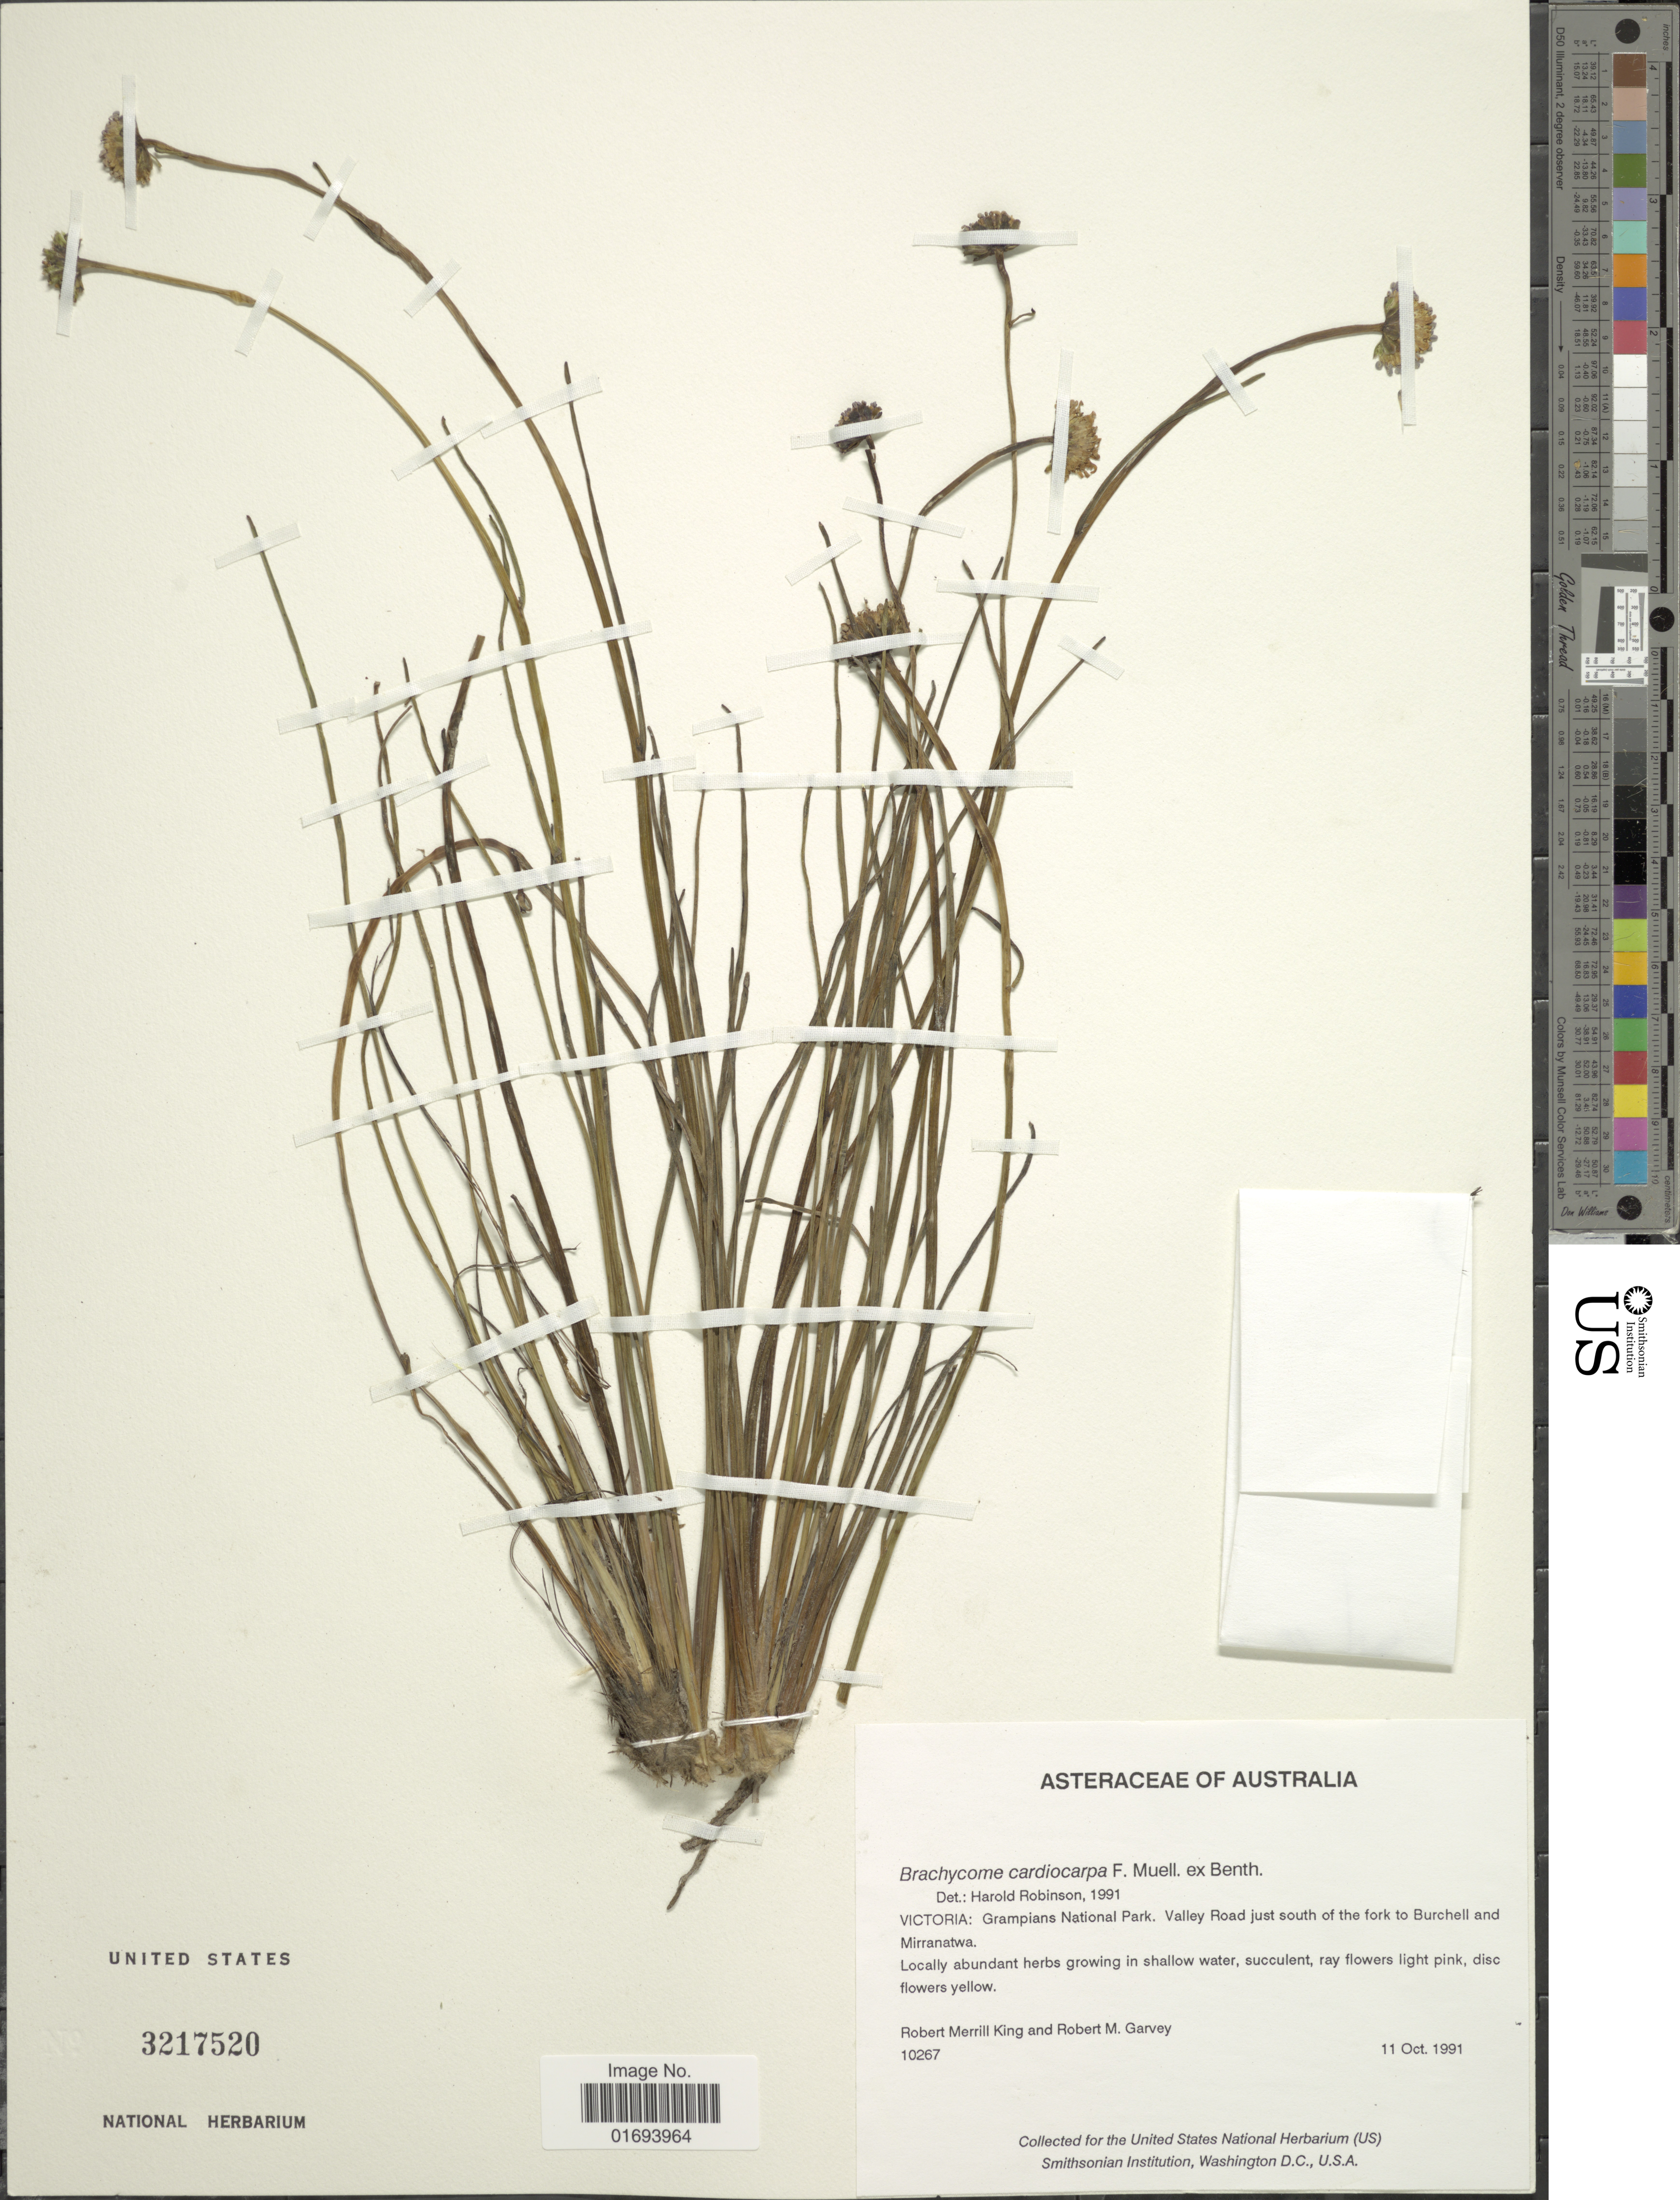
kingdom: Plantae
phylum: Tracheophyta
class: Magnoliopsida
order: Asterales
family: Asteraceae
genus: Brachyscome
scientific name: Brachyscome cardiocarpa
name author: F. Muell. ex Benth.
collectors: R. M. King & R. Garvey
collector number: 10267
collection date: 1991-10-11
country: Australia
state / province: Victoria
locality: Victoria: Grampians National Park. Valley Road just south of the fork to Burchell and Mirranatwa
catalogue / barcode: US 3217520